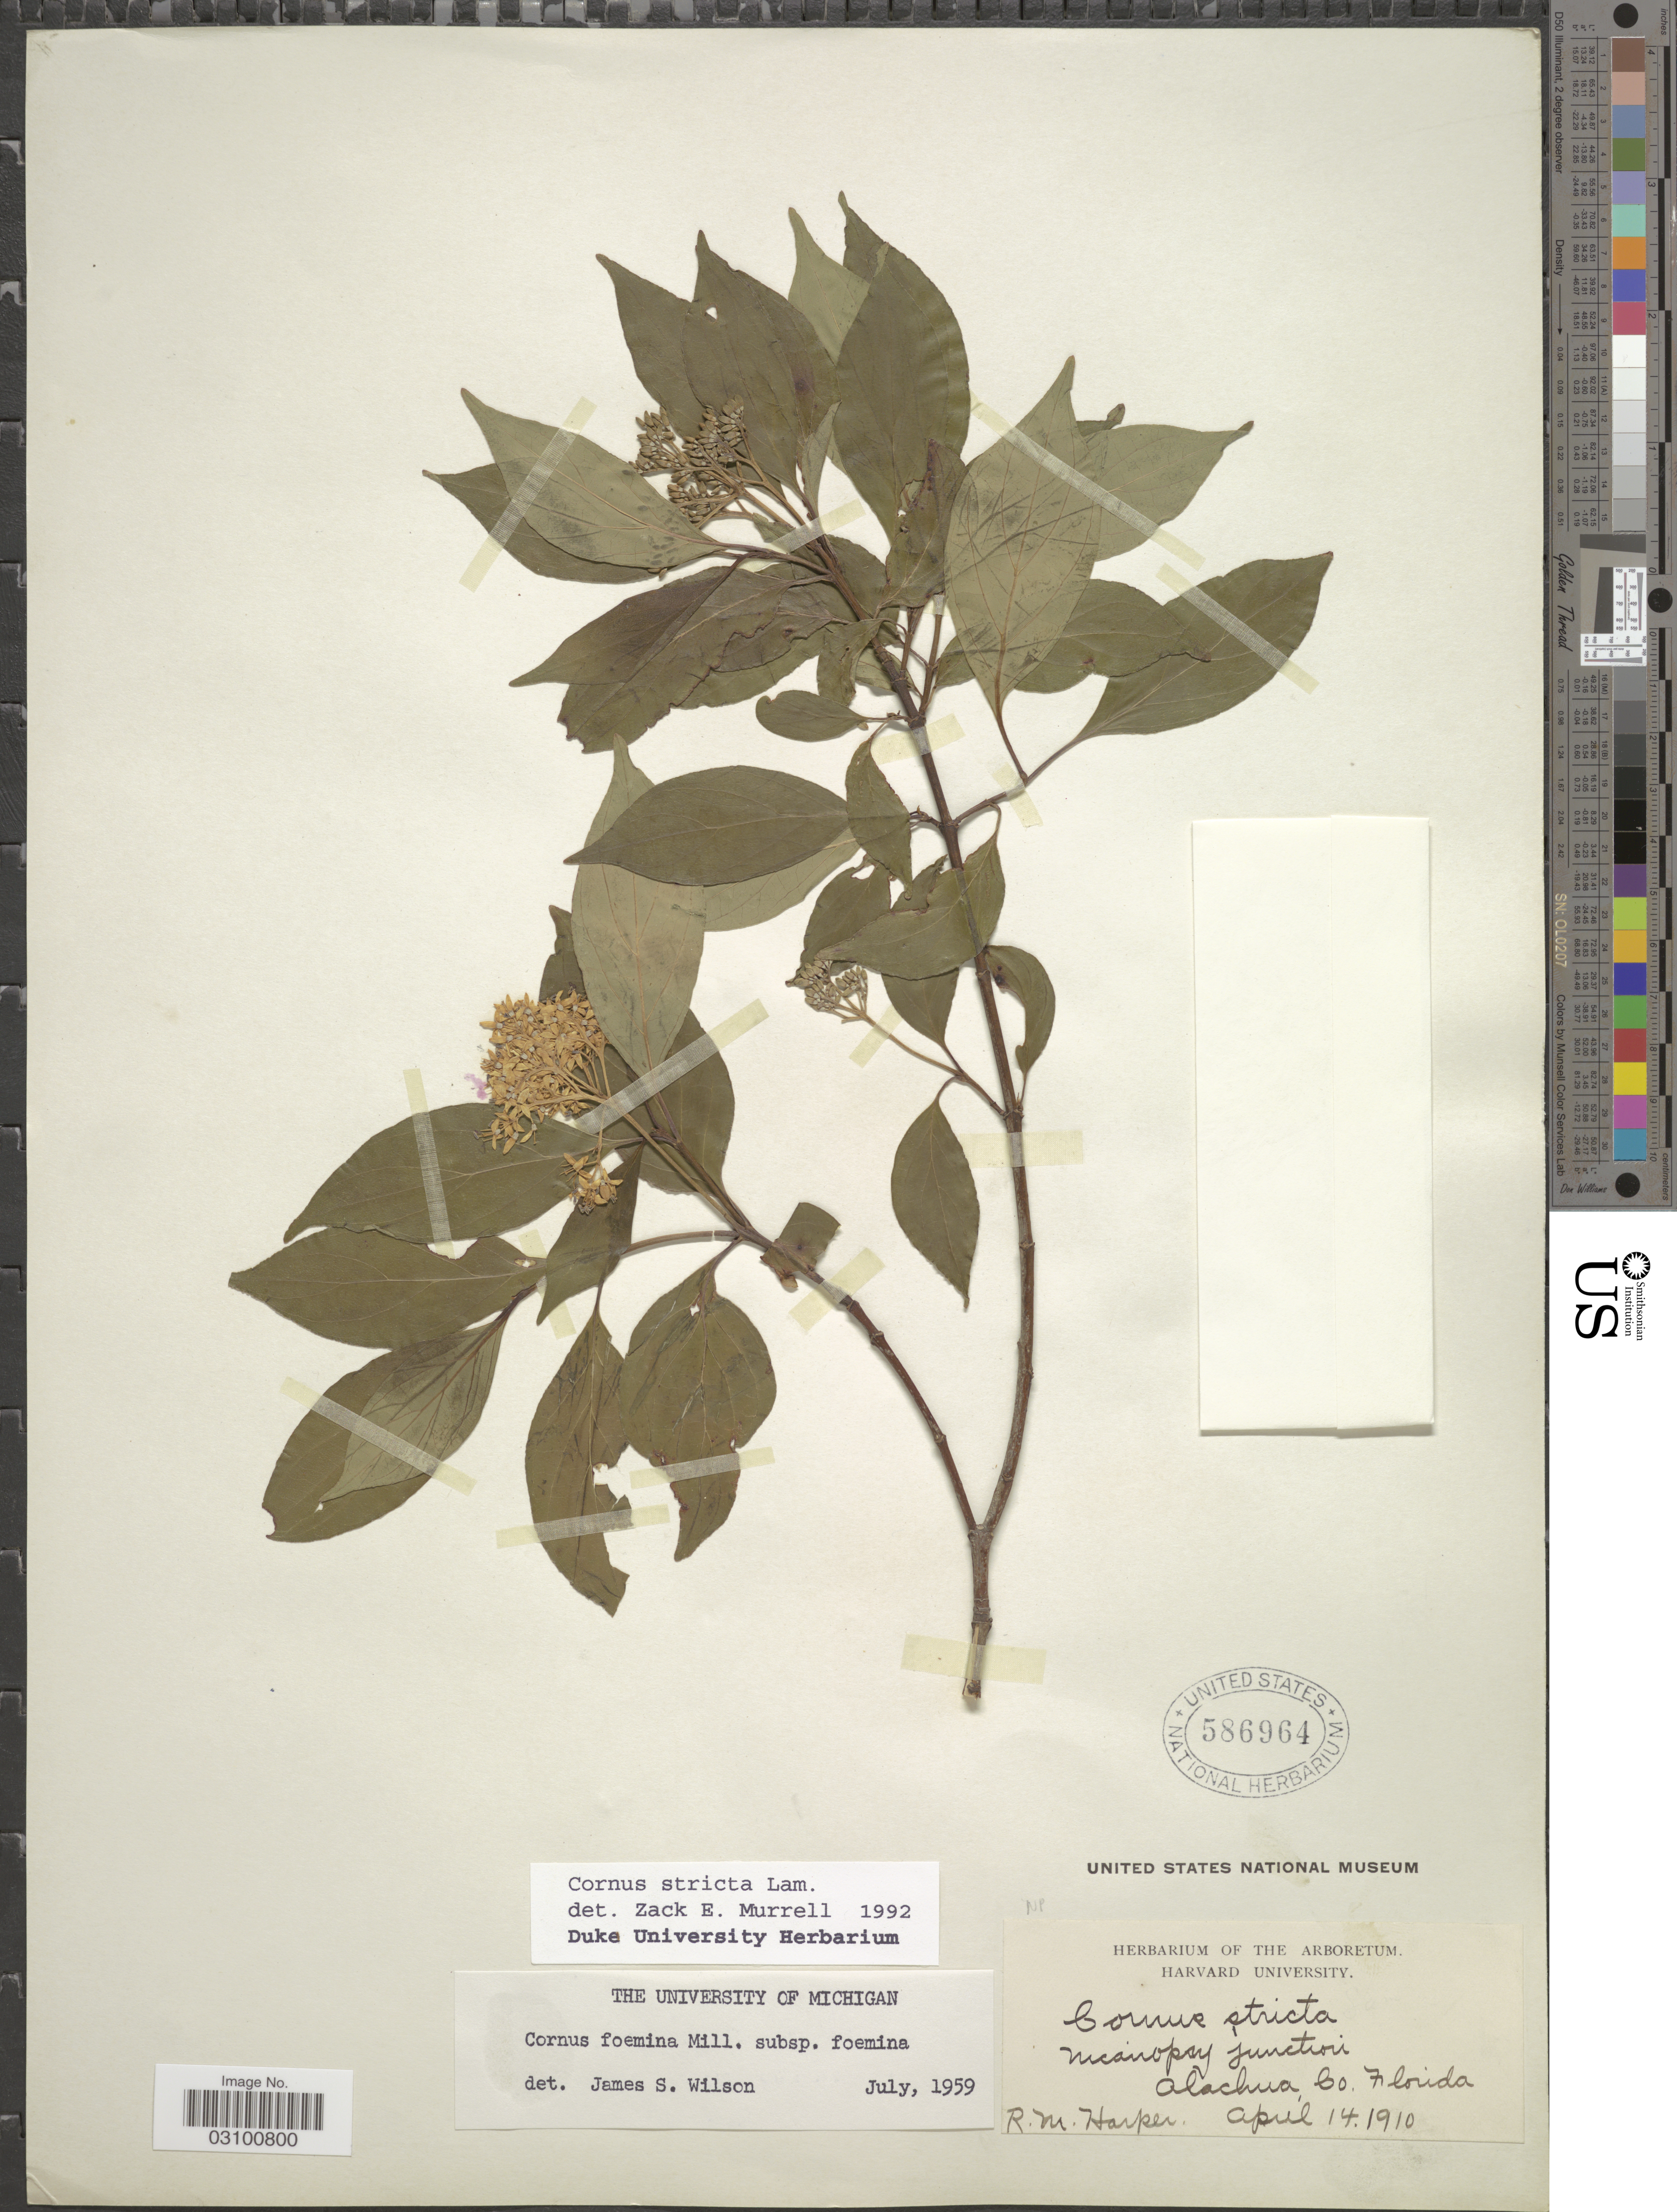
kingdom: Plantae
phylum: Tracheophyta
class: Magnoliopsida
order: Cornales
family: Cornaceae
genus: Cornus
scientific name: Cornus stricta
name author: Lam.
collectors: R. Harper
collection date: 1910-04-14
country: United States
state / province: Florida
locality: Nicanopsy junction, Alachua Co.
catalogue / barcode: US 586964